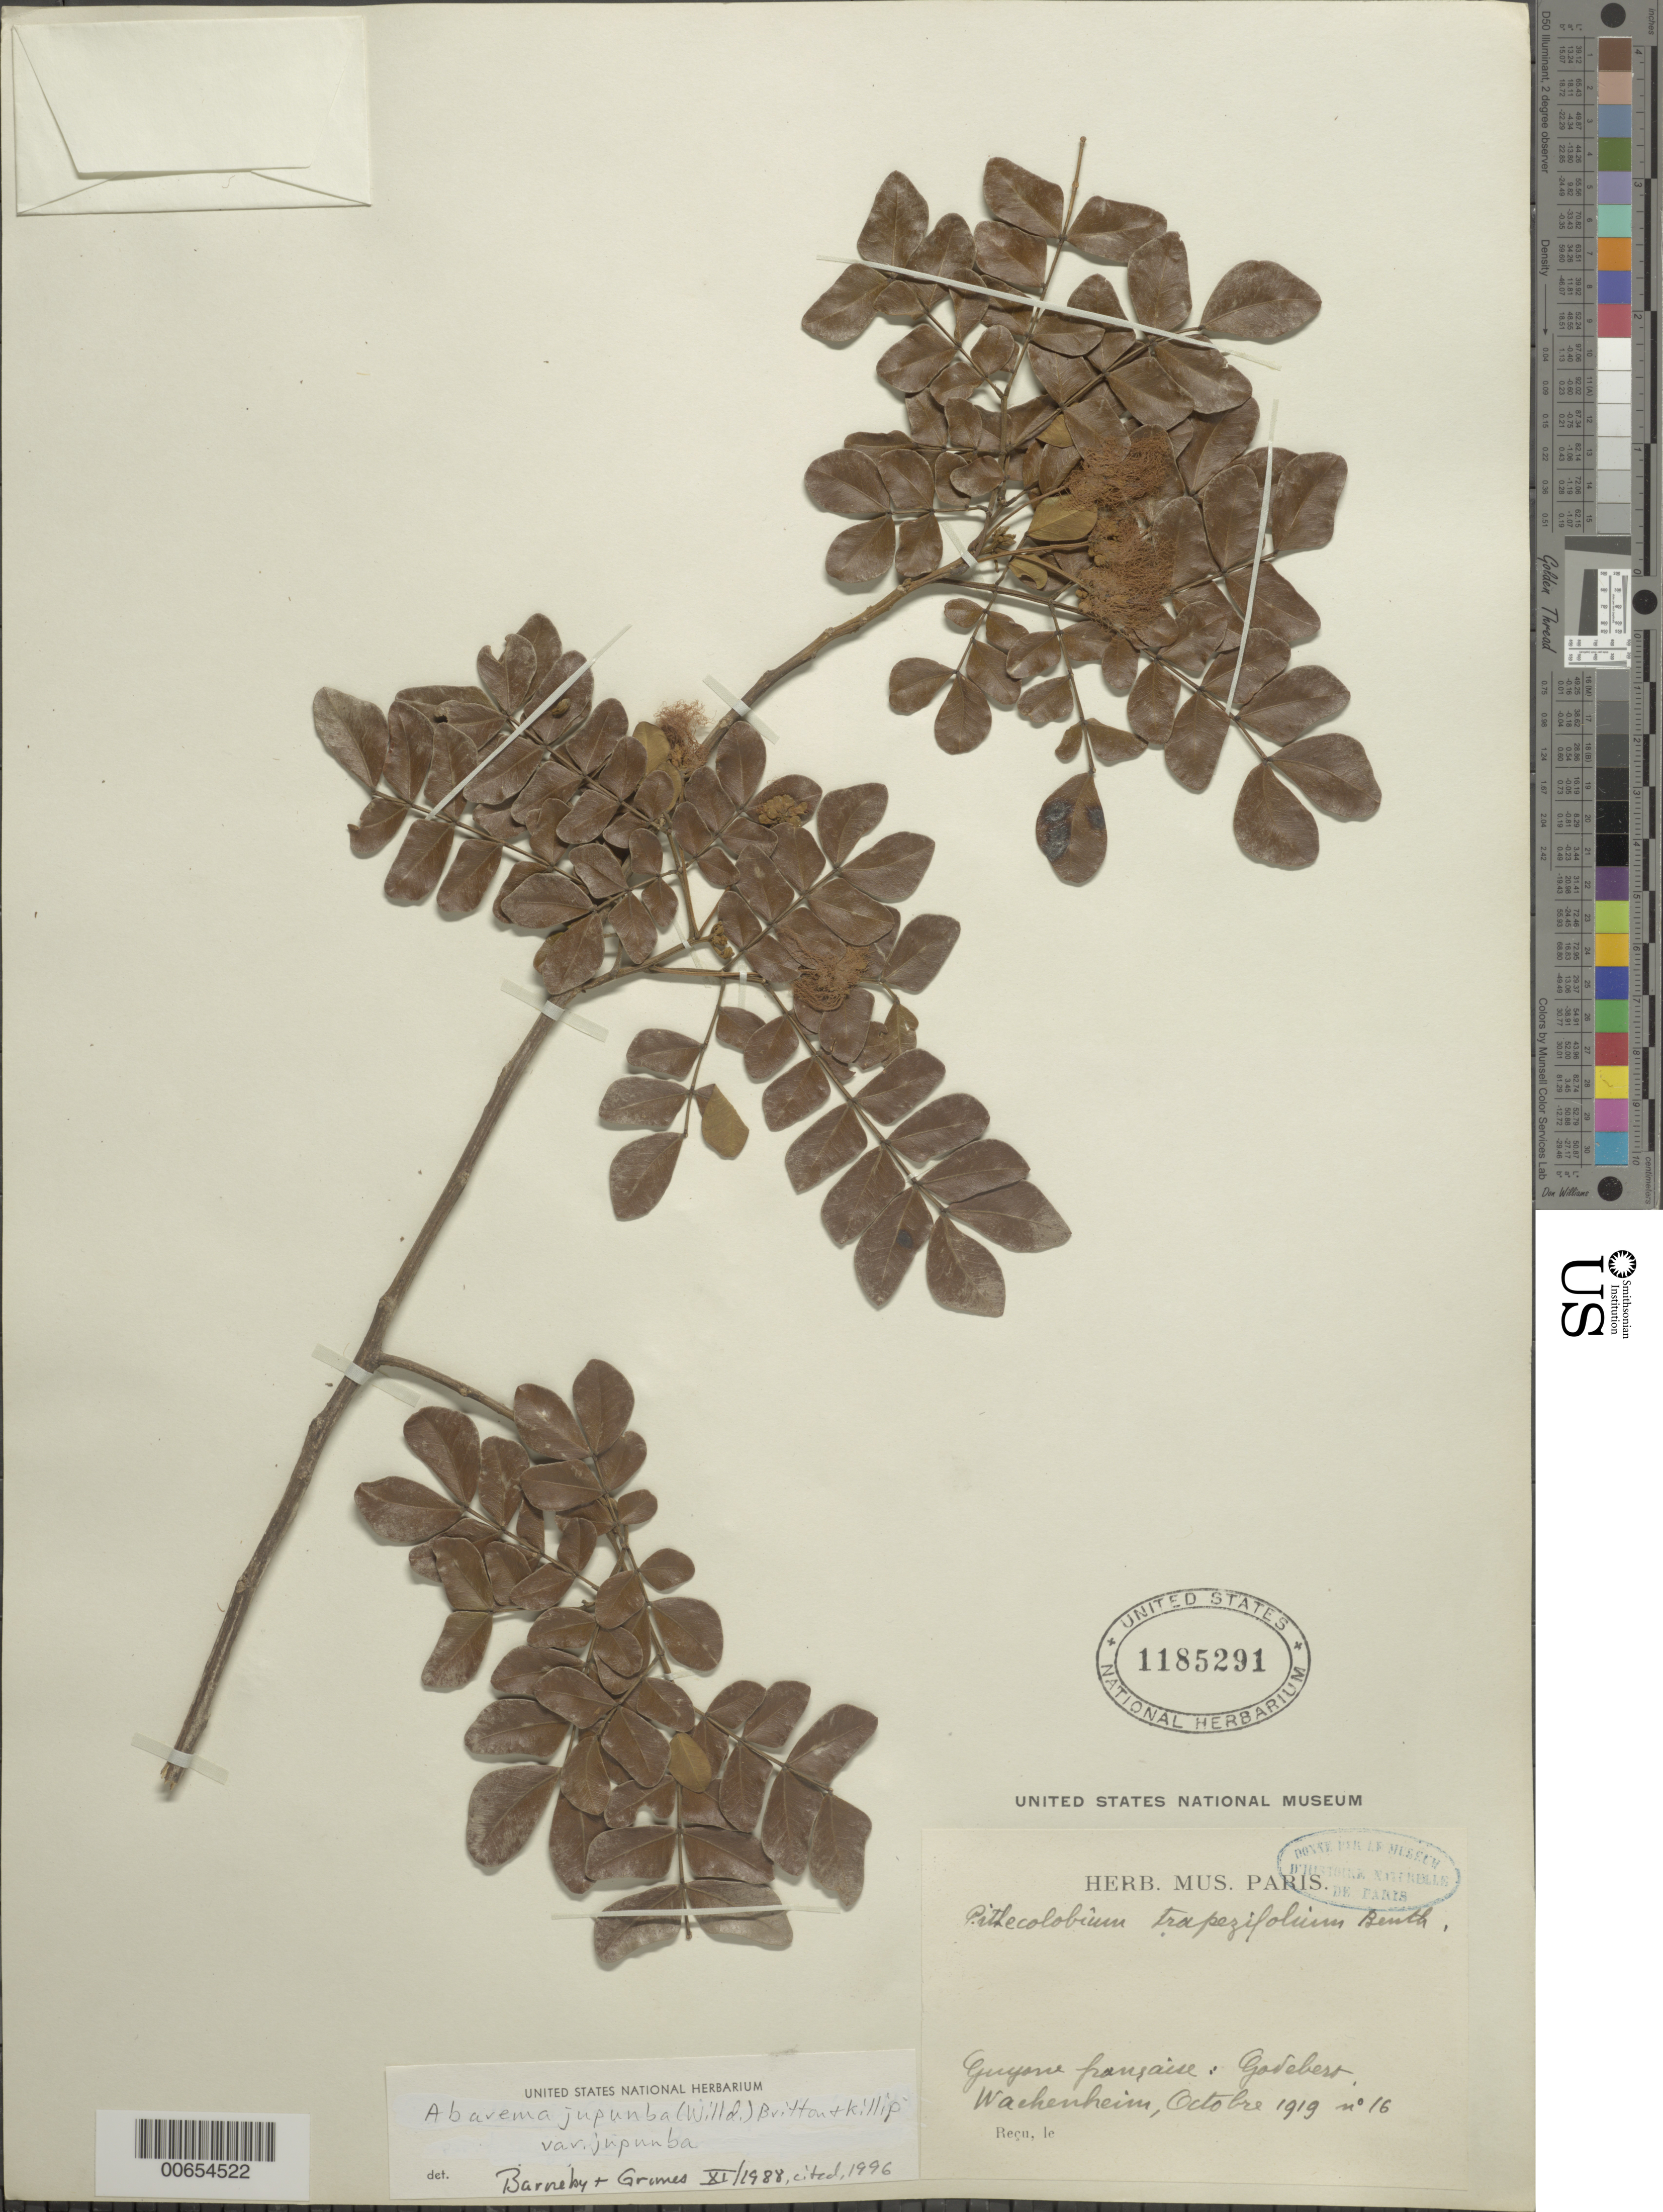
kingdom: Plantae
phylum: Tracheophyta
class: Magnoliopsida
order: Fabales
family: Fabaceae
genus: Abarema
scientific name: Abarema jupunba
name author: (Willd.) Britton & Killip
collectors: G. Wachenheim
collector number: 16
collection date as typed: Oct-19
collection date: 1919-10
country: French Guiana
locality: Godebert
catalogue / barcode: US 1185291